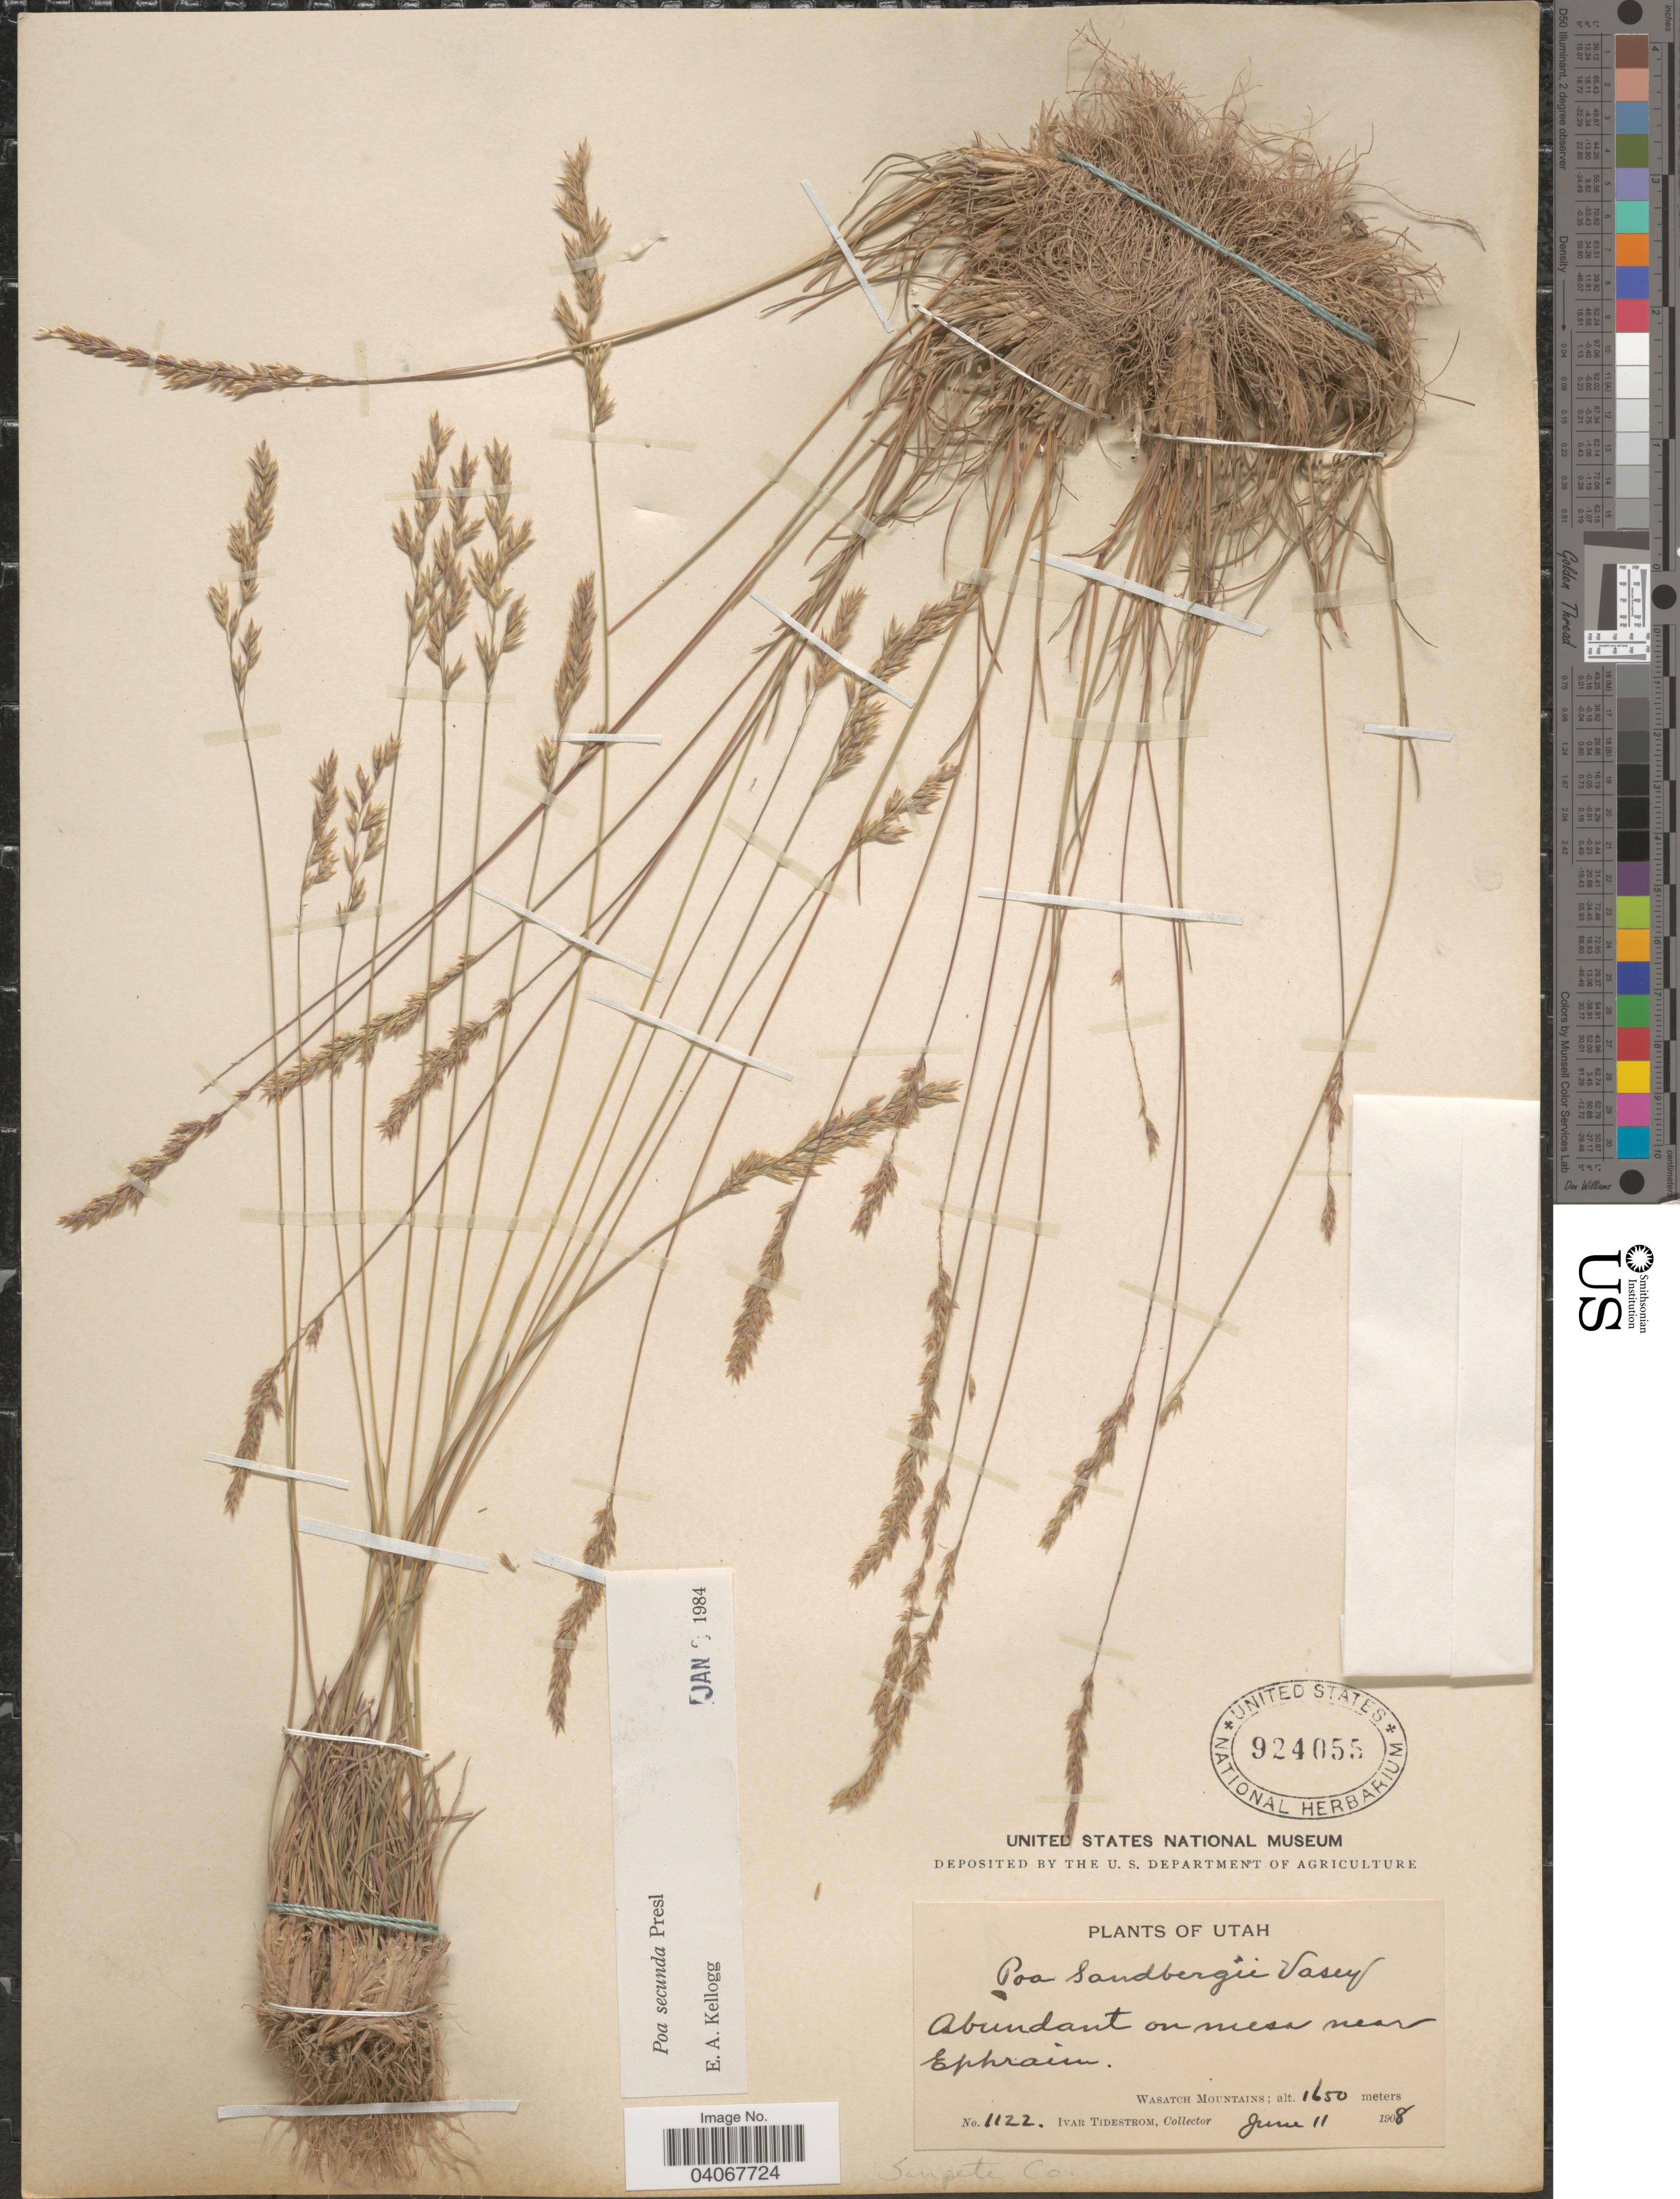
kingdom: Plantae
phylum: Tracheophyta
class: Liliopsida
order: Poales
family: Poaceae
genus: Poa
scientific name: Poa secunda subsp. secunda var. secunda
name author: J. Presl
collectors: I. F. Tidestrom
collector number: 1122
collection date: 1908-06-11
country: United States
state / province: Utah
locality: Abundant on mesa near Ephraim. Wasatch Mountains. Sanpete Co.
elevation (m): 1650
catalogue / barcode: US 924055